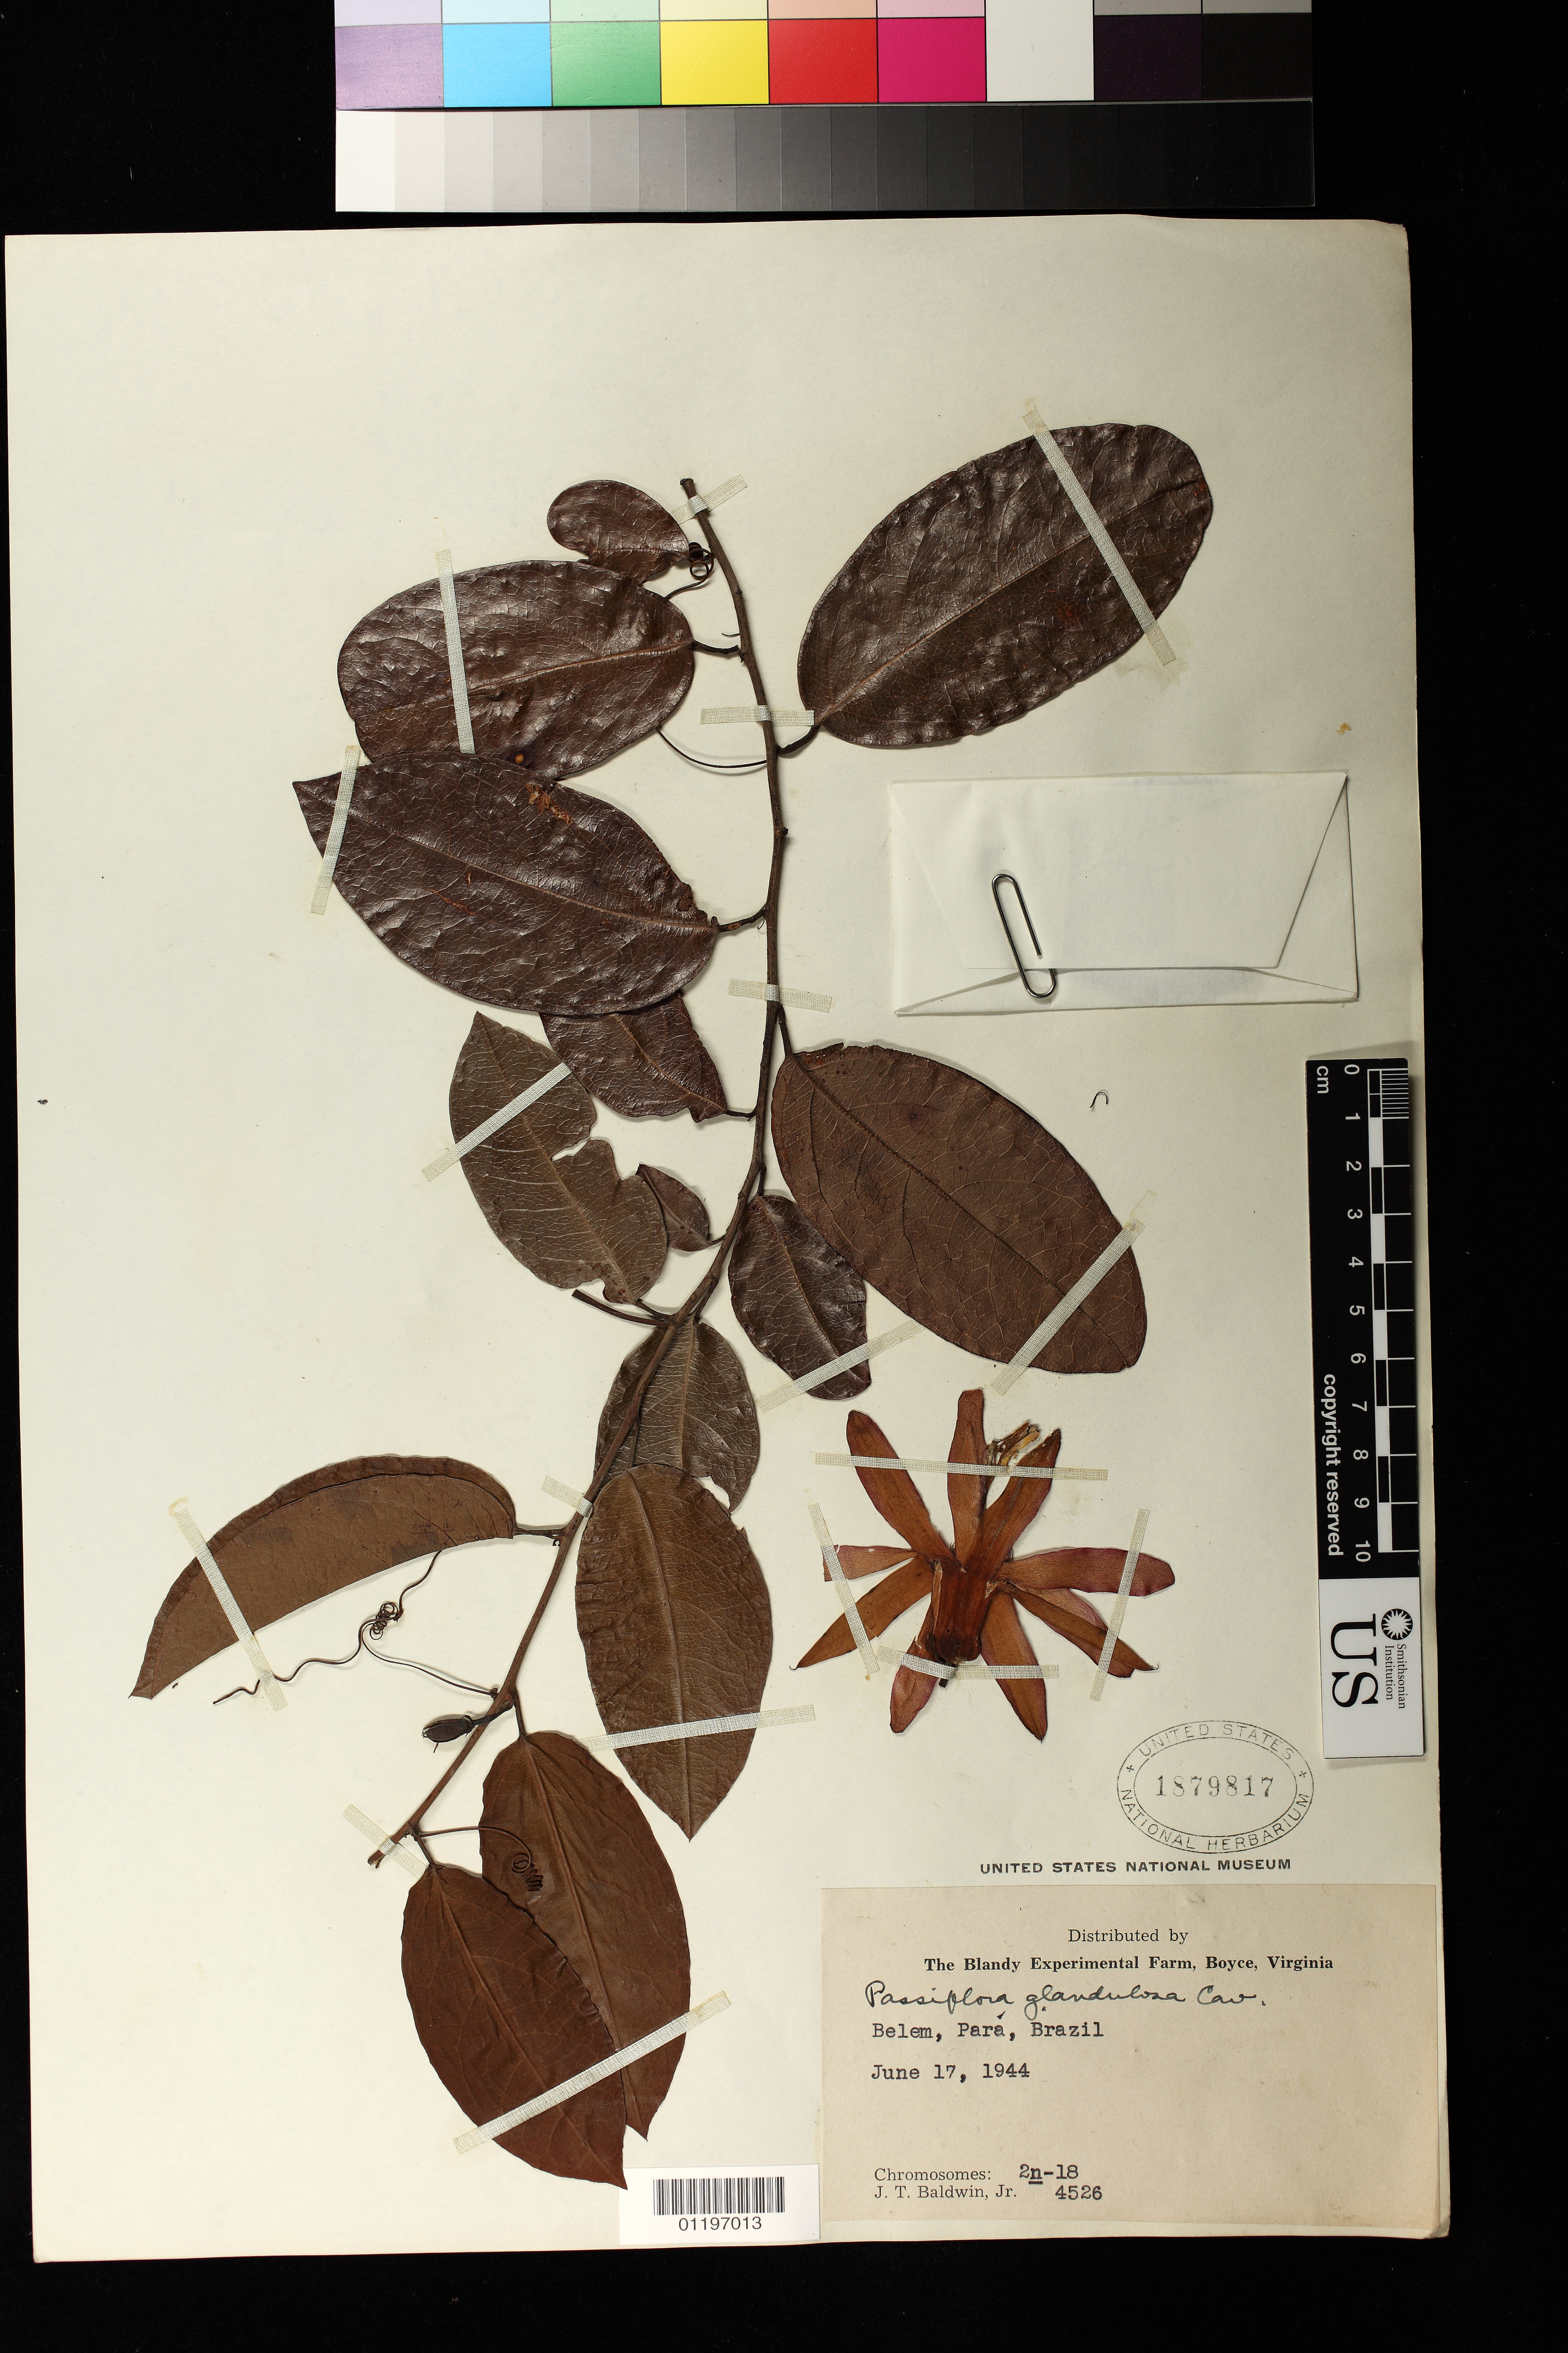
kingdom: Plantae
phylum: Tracheophyta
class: Magnoliopsida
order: Malpighiales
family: Passifloraceae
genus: Passiflora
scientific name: Passiflora glandulosa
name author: Cav.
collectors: J. T. Baldwin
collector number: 4526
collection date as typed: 17 Jun 1944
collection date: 1944-06-17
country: Brazil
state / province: Pará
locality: Belem, Pará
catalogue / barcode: US 1879817